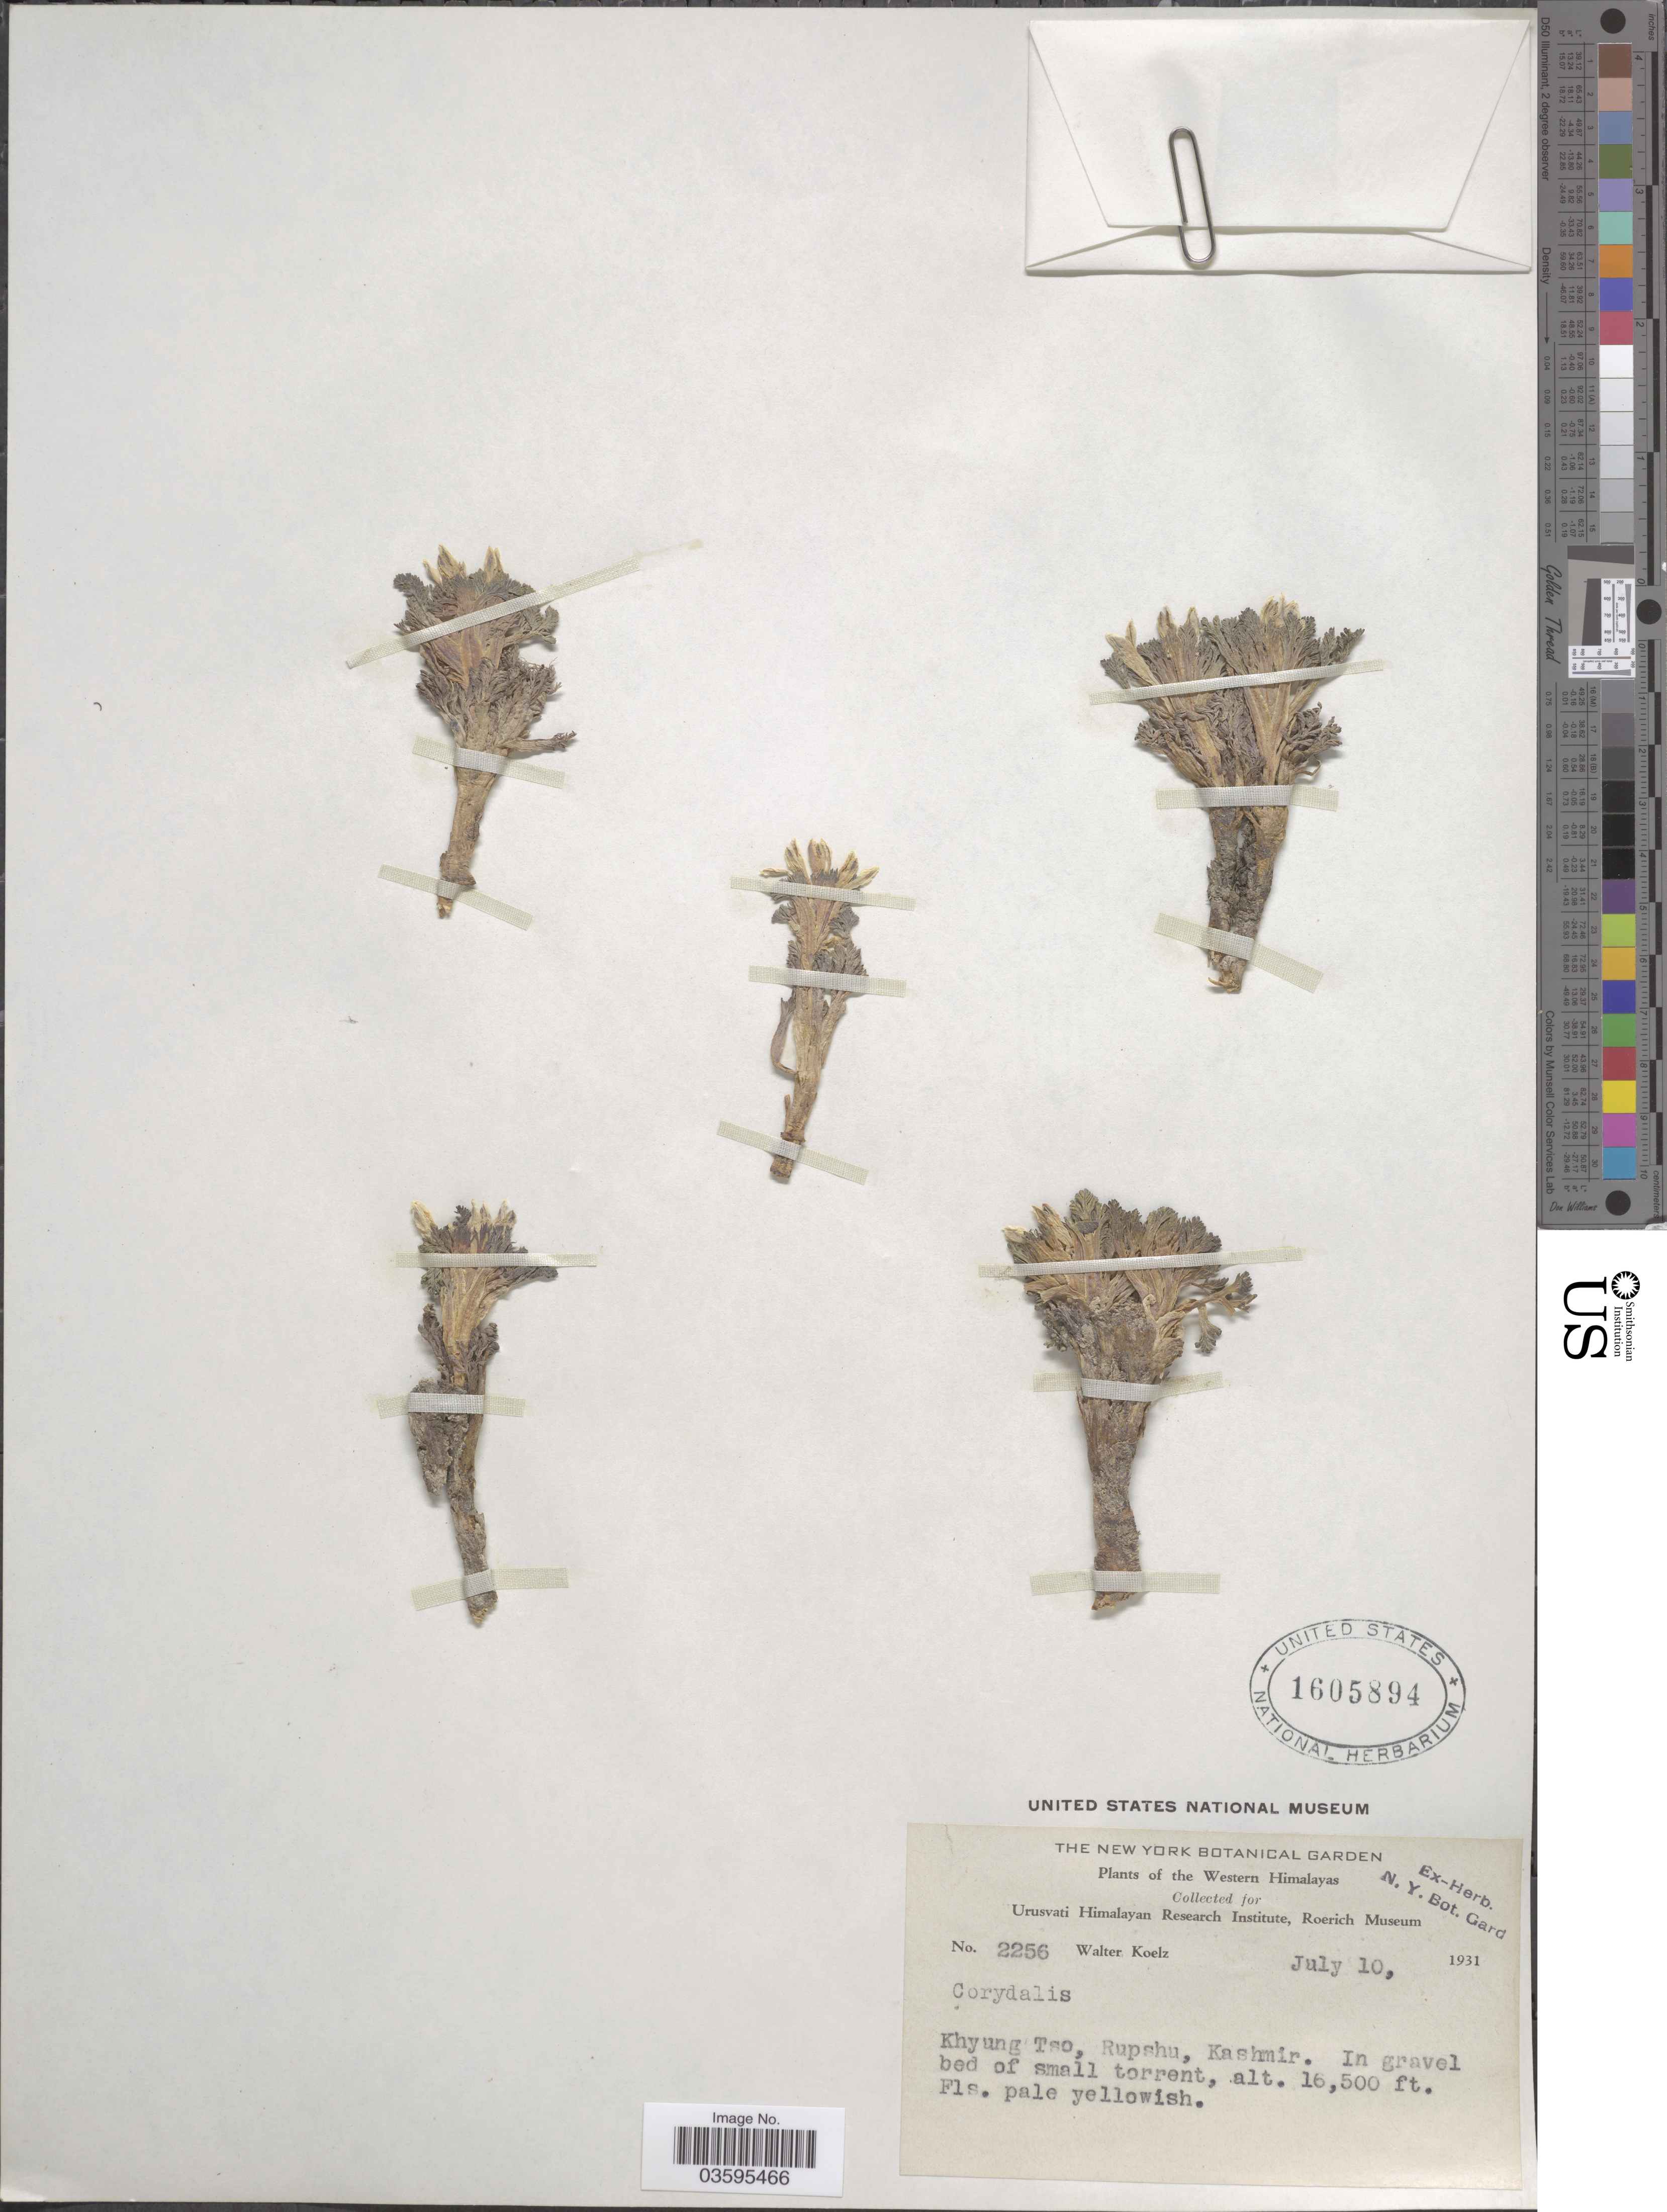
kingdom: Plantae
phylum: Tracheophyta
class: Magnoliopsida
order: Ranunculales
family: Papaveraceae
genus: Corydalis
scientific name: Corydalis sp.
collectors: W. N. Koelz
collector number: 2256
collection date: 1931-07-10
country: India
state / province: Jammu and Kashmir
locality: Western Himalayas. Khyung Tso, Rupshu, Kashmir.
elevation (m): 5029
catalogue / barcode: US 1605894